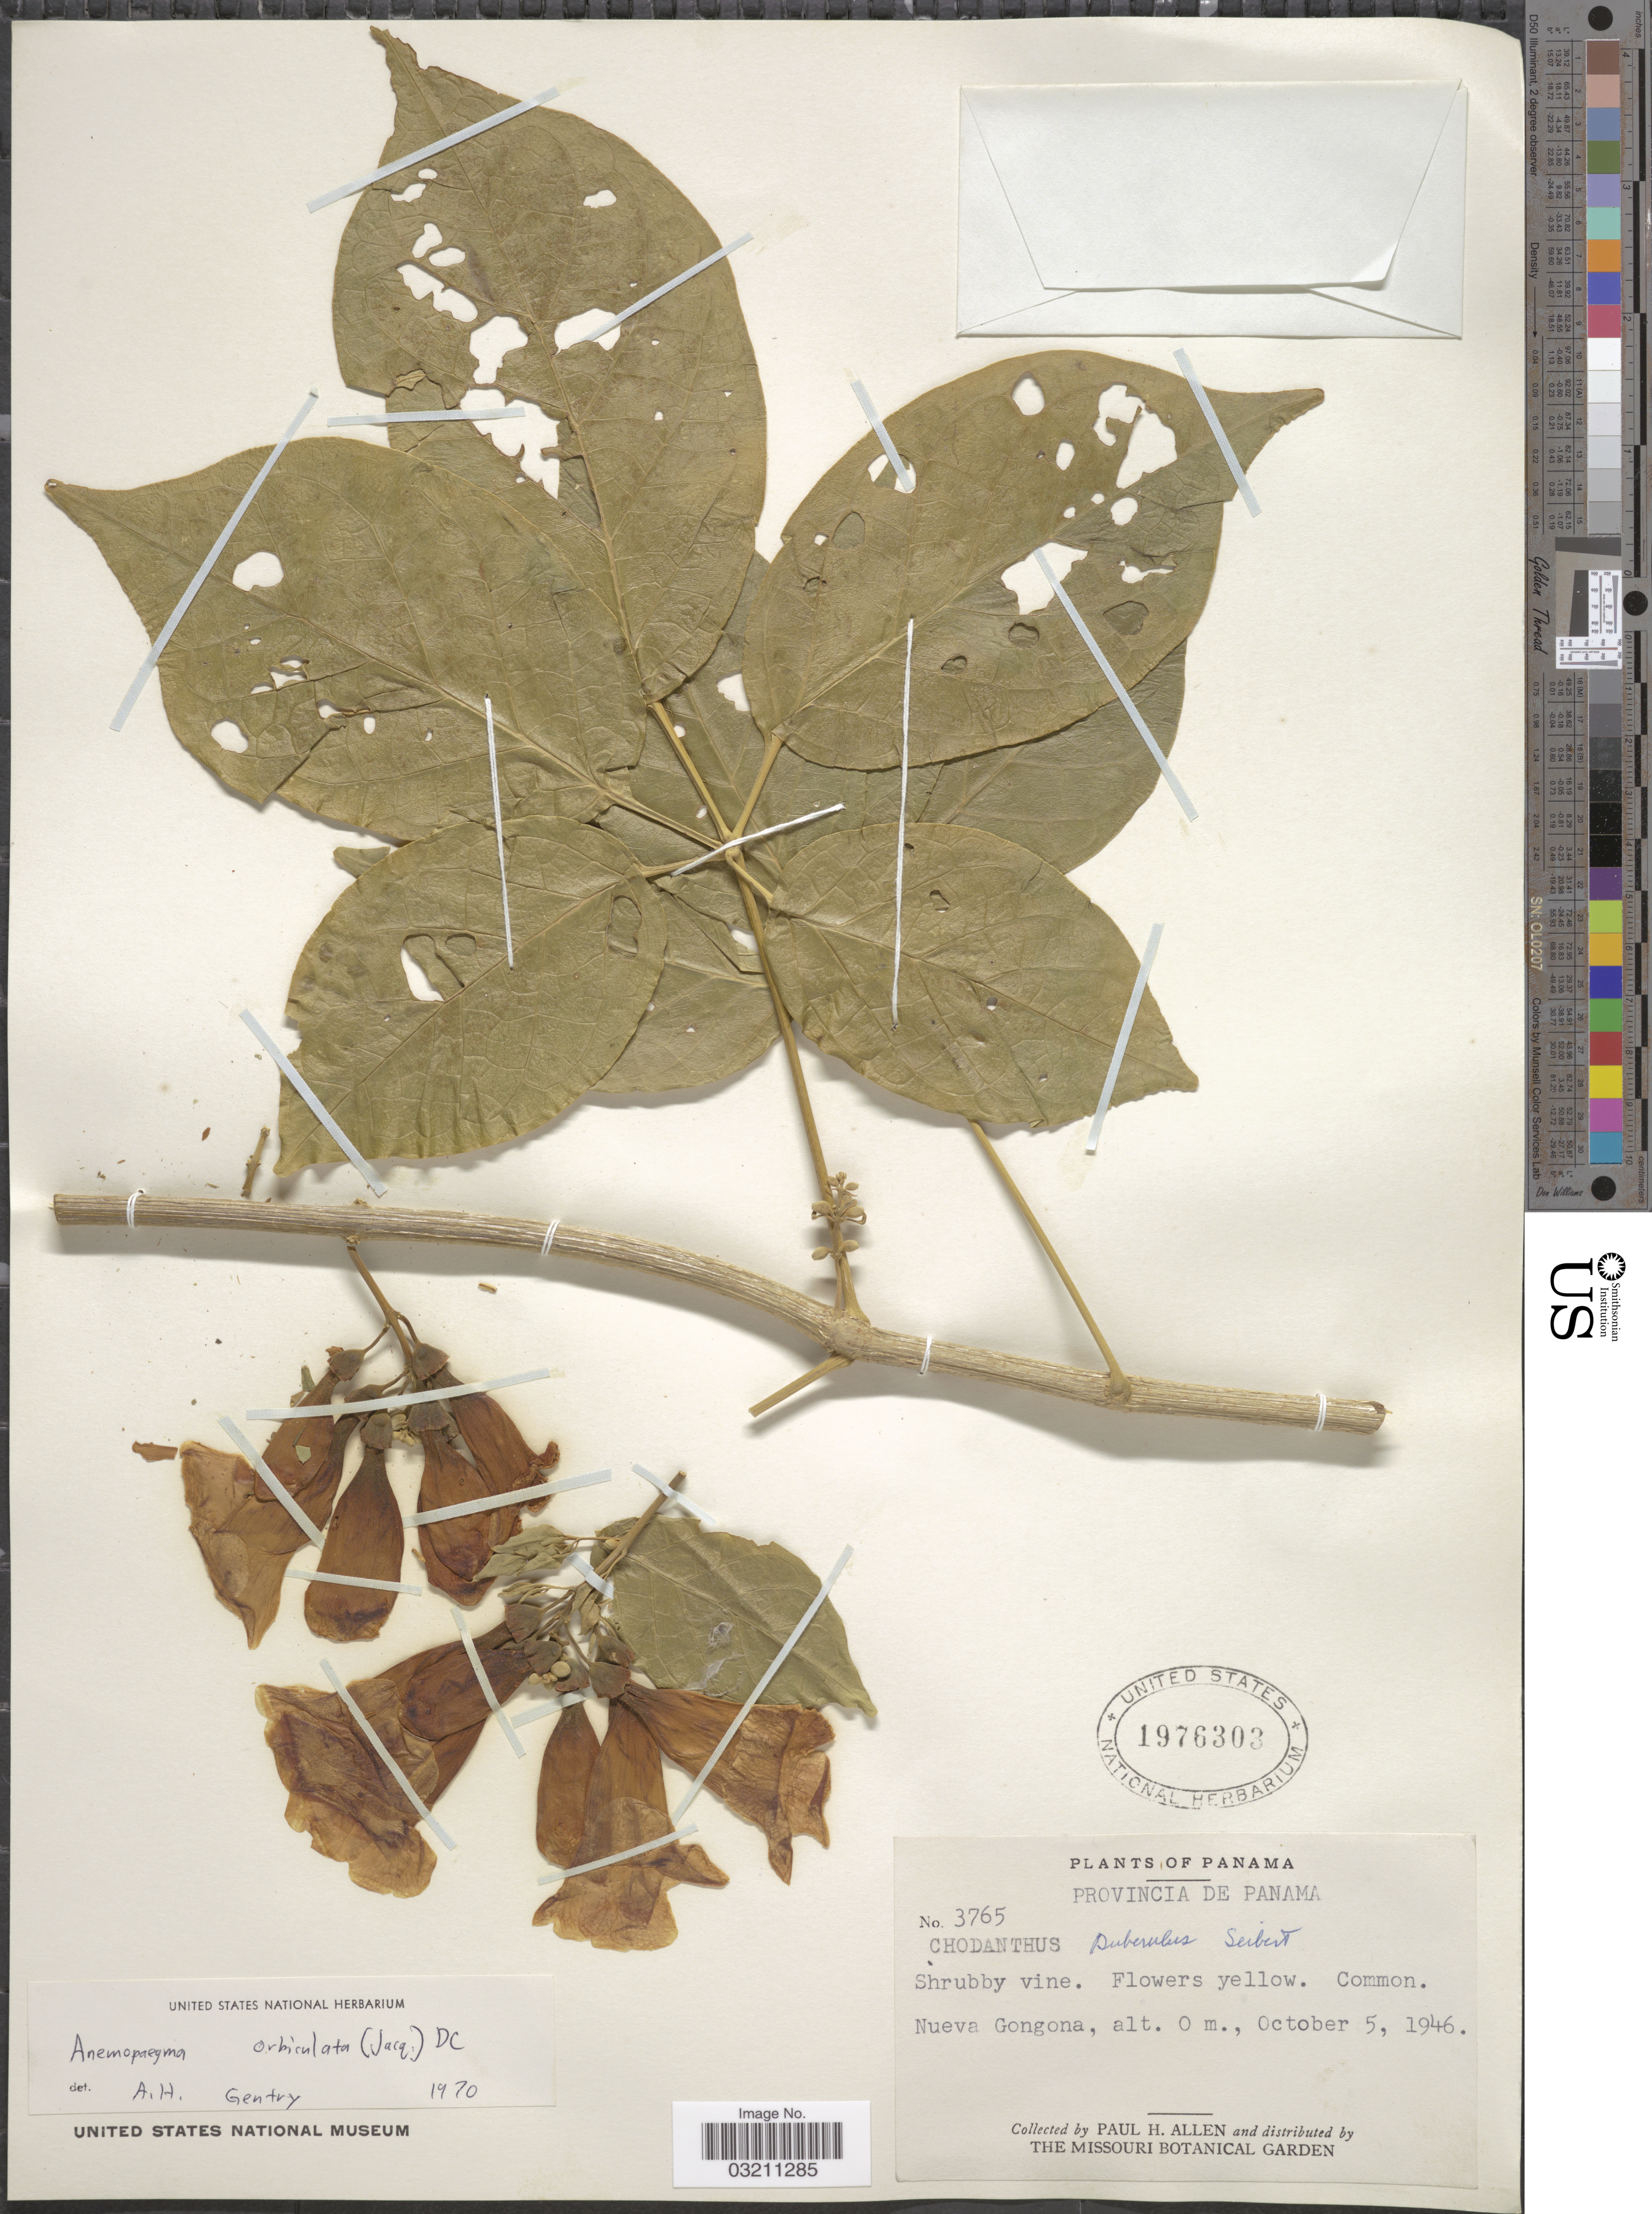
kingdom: Plantae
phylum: Tracheophyta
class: Magnoliopsida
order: Lamiales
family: Bignoniaceae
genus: Amphilophium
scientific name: Amphilophium orbiculatum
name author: (Jacq.) DC.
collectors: P. H. Allen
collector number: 3765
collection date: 1946-10-05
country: Panama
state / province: Panamá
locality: Nueva Gongona.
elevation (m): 0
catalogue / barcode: US 1976303